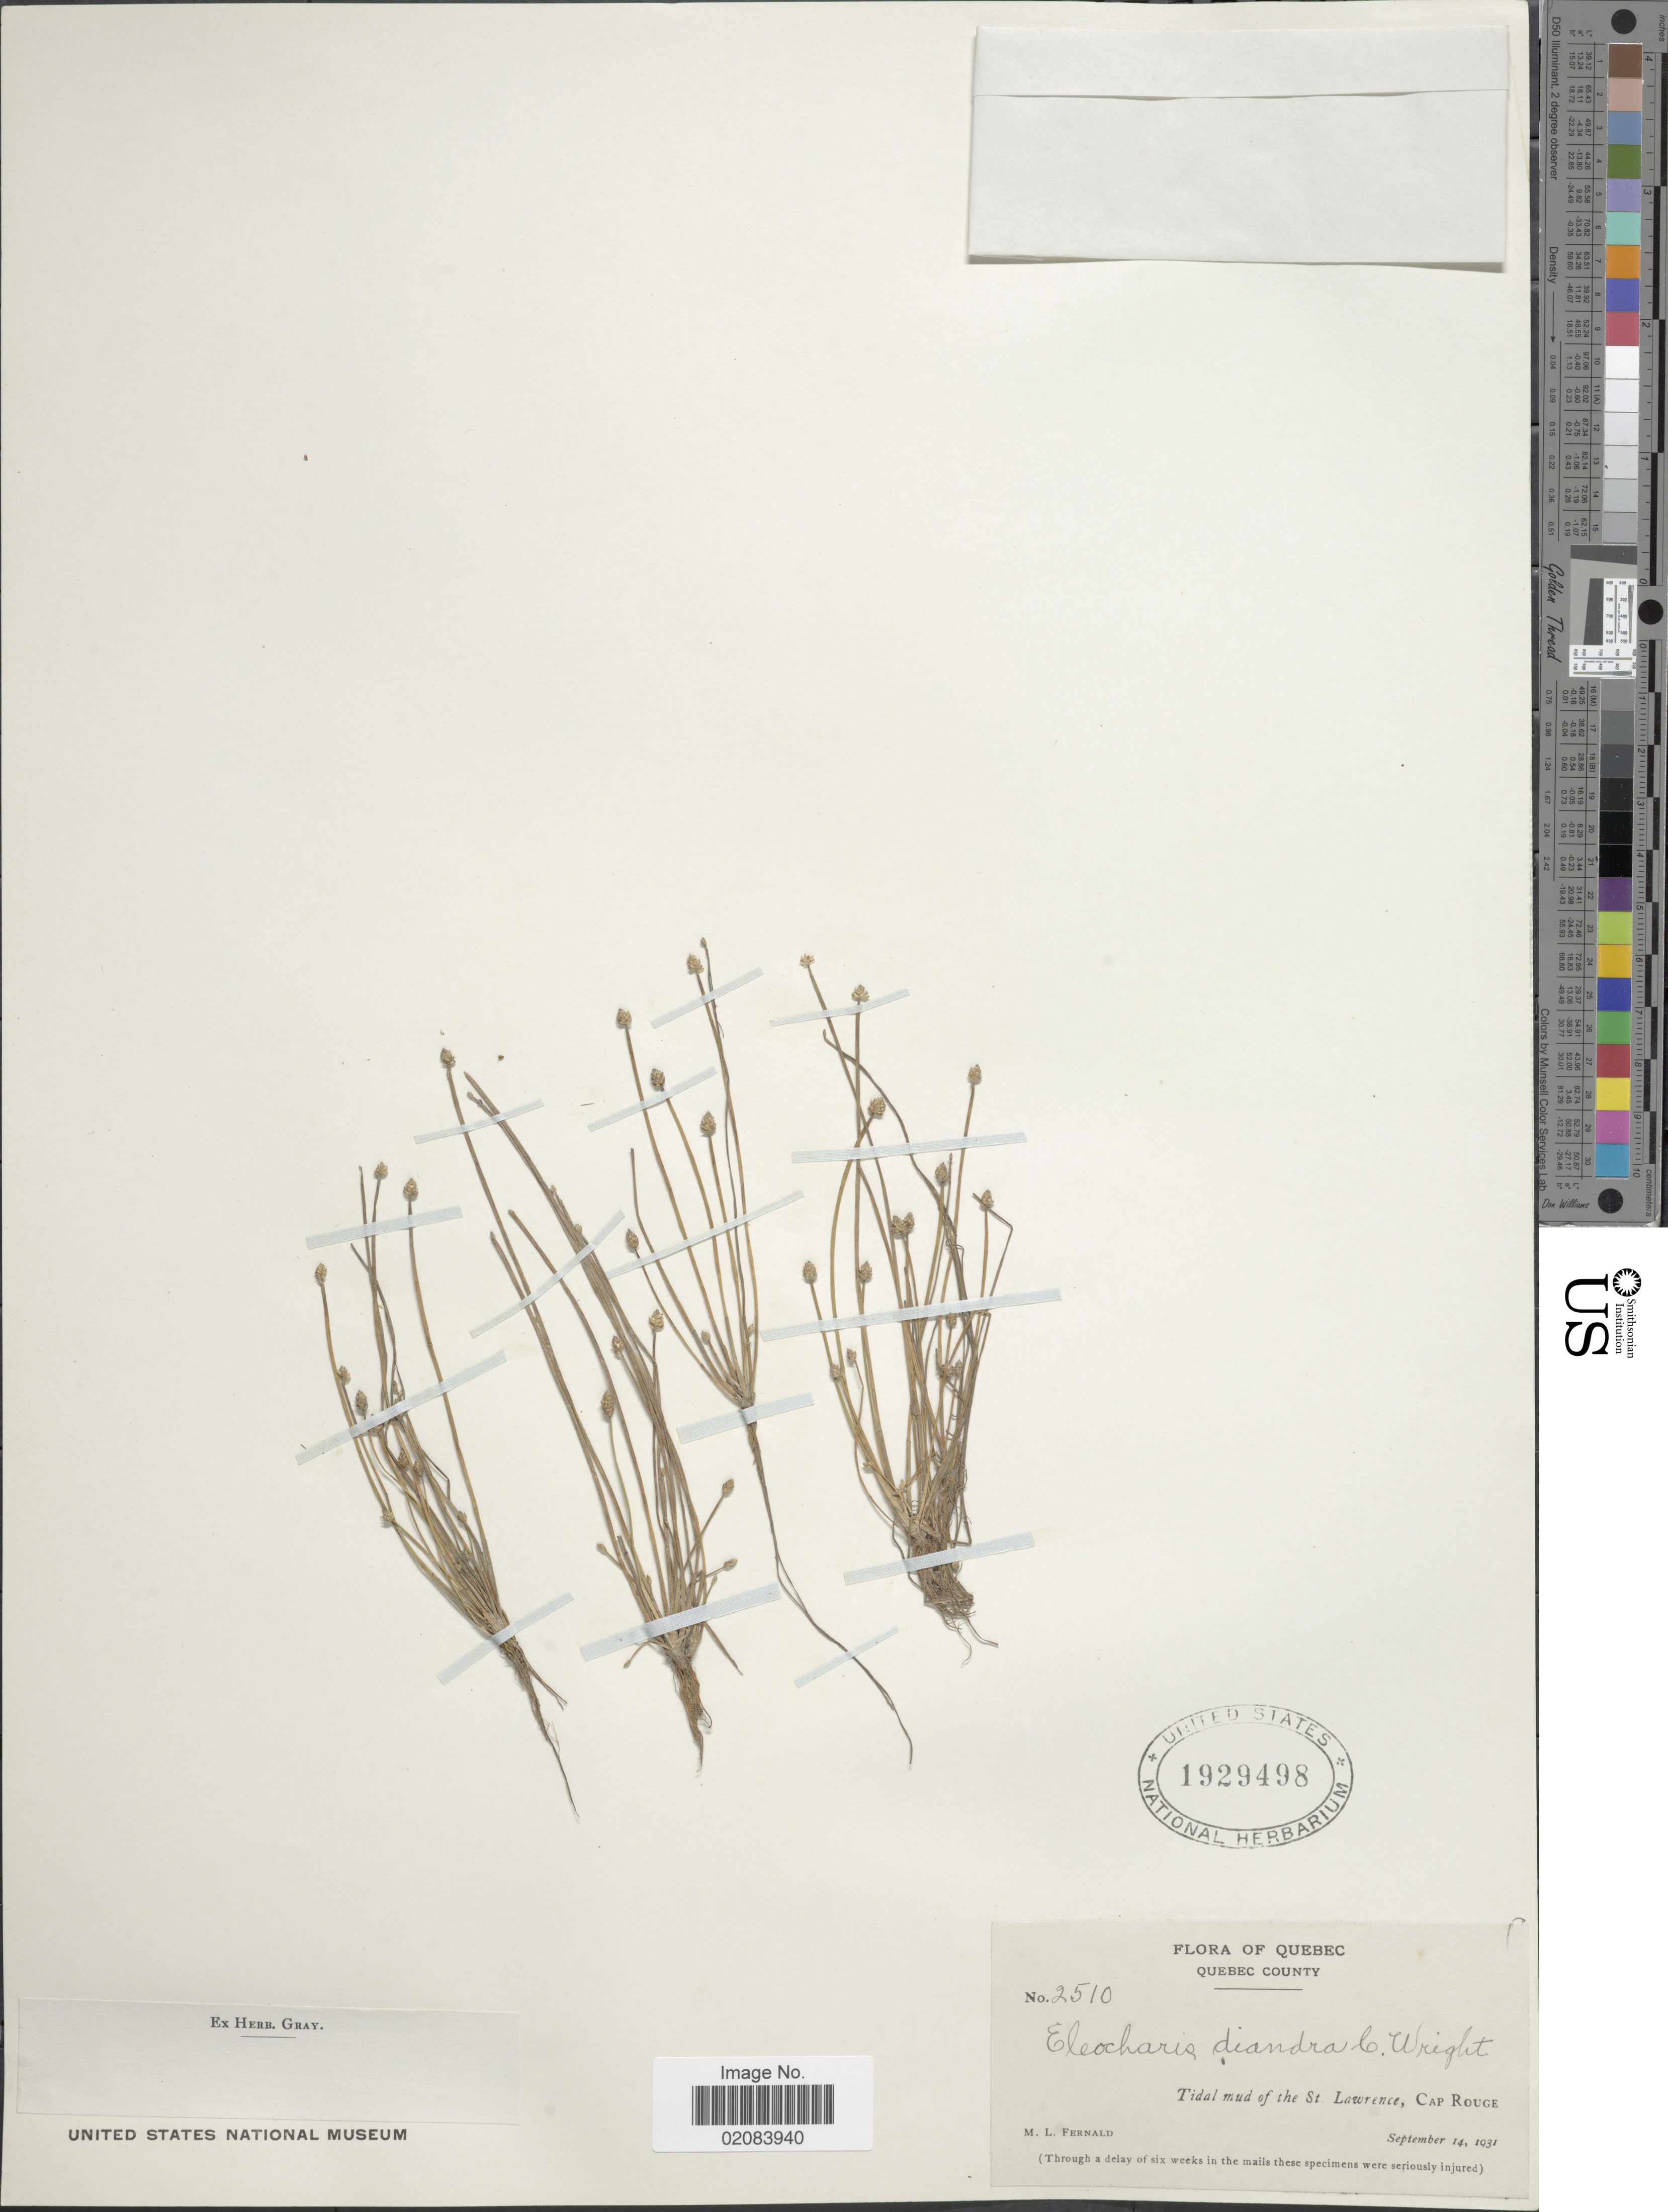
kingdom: Plantae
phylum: Tracheophyta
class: Liliopsida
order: Poales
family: Cyperaceae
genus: Eleocharis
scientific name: Eleocharis ovata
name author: (Roth) Roem. & Schult.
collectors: M. L. Fernald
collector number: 2510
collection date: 1931-09-14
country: Canada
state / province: Quebec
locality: Quebec County. St Lawrence, Cap Rouge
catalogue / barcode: US 1929498